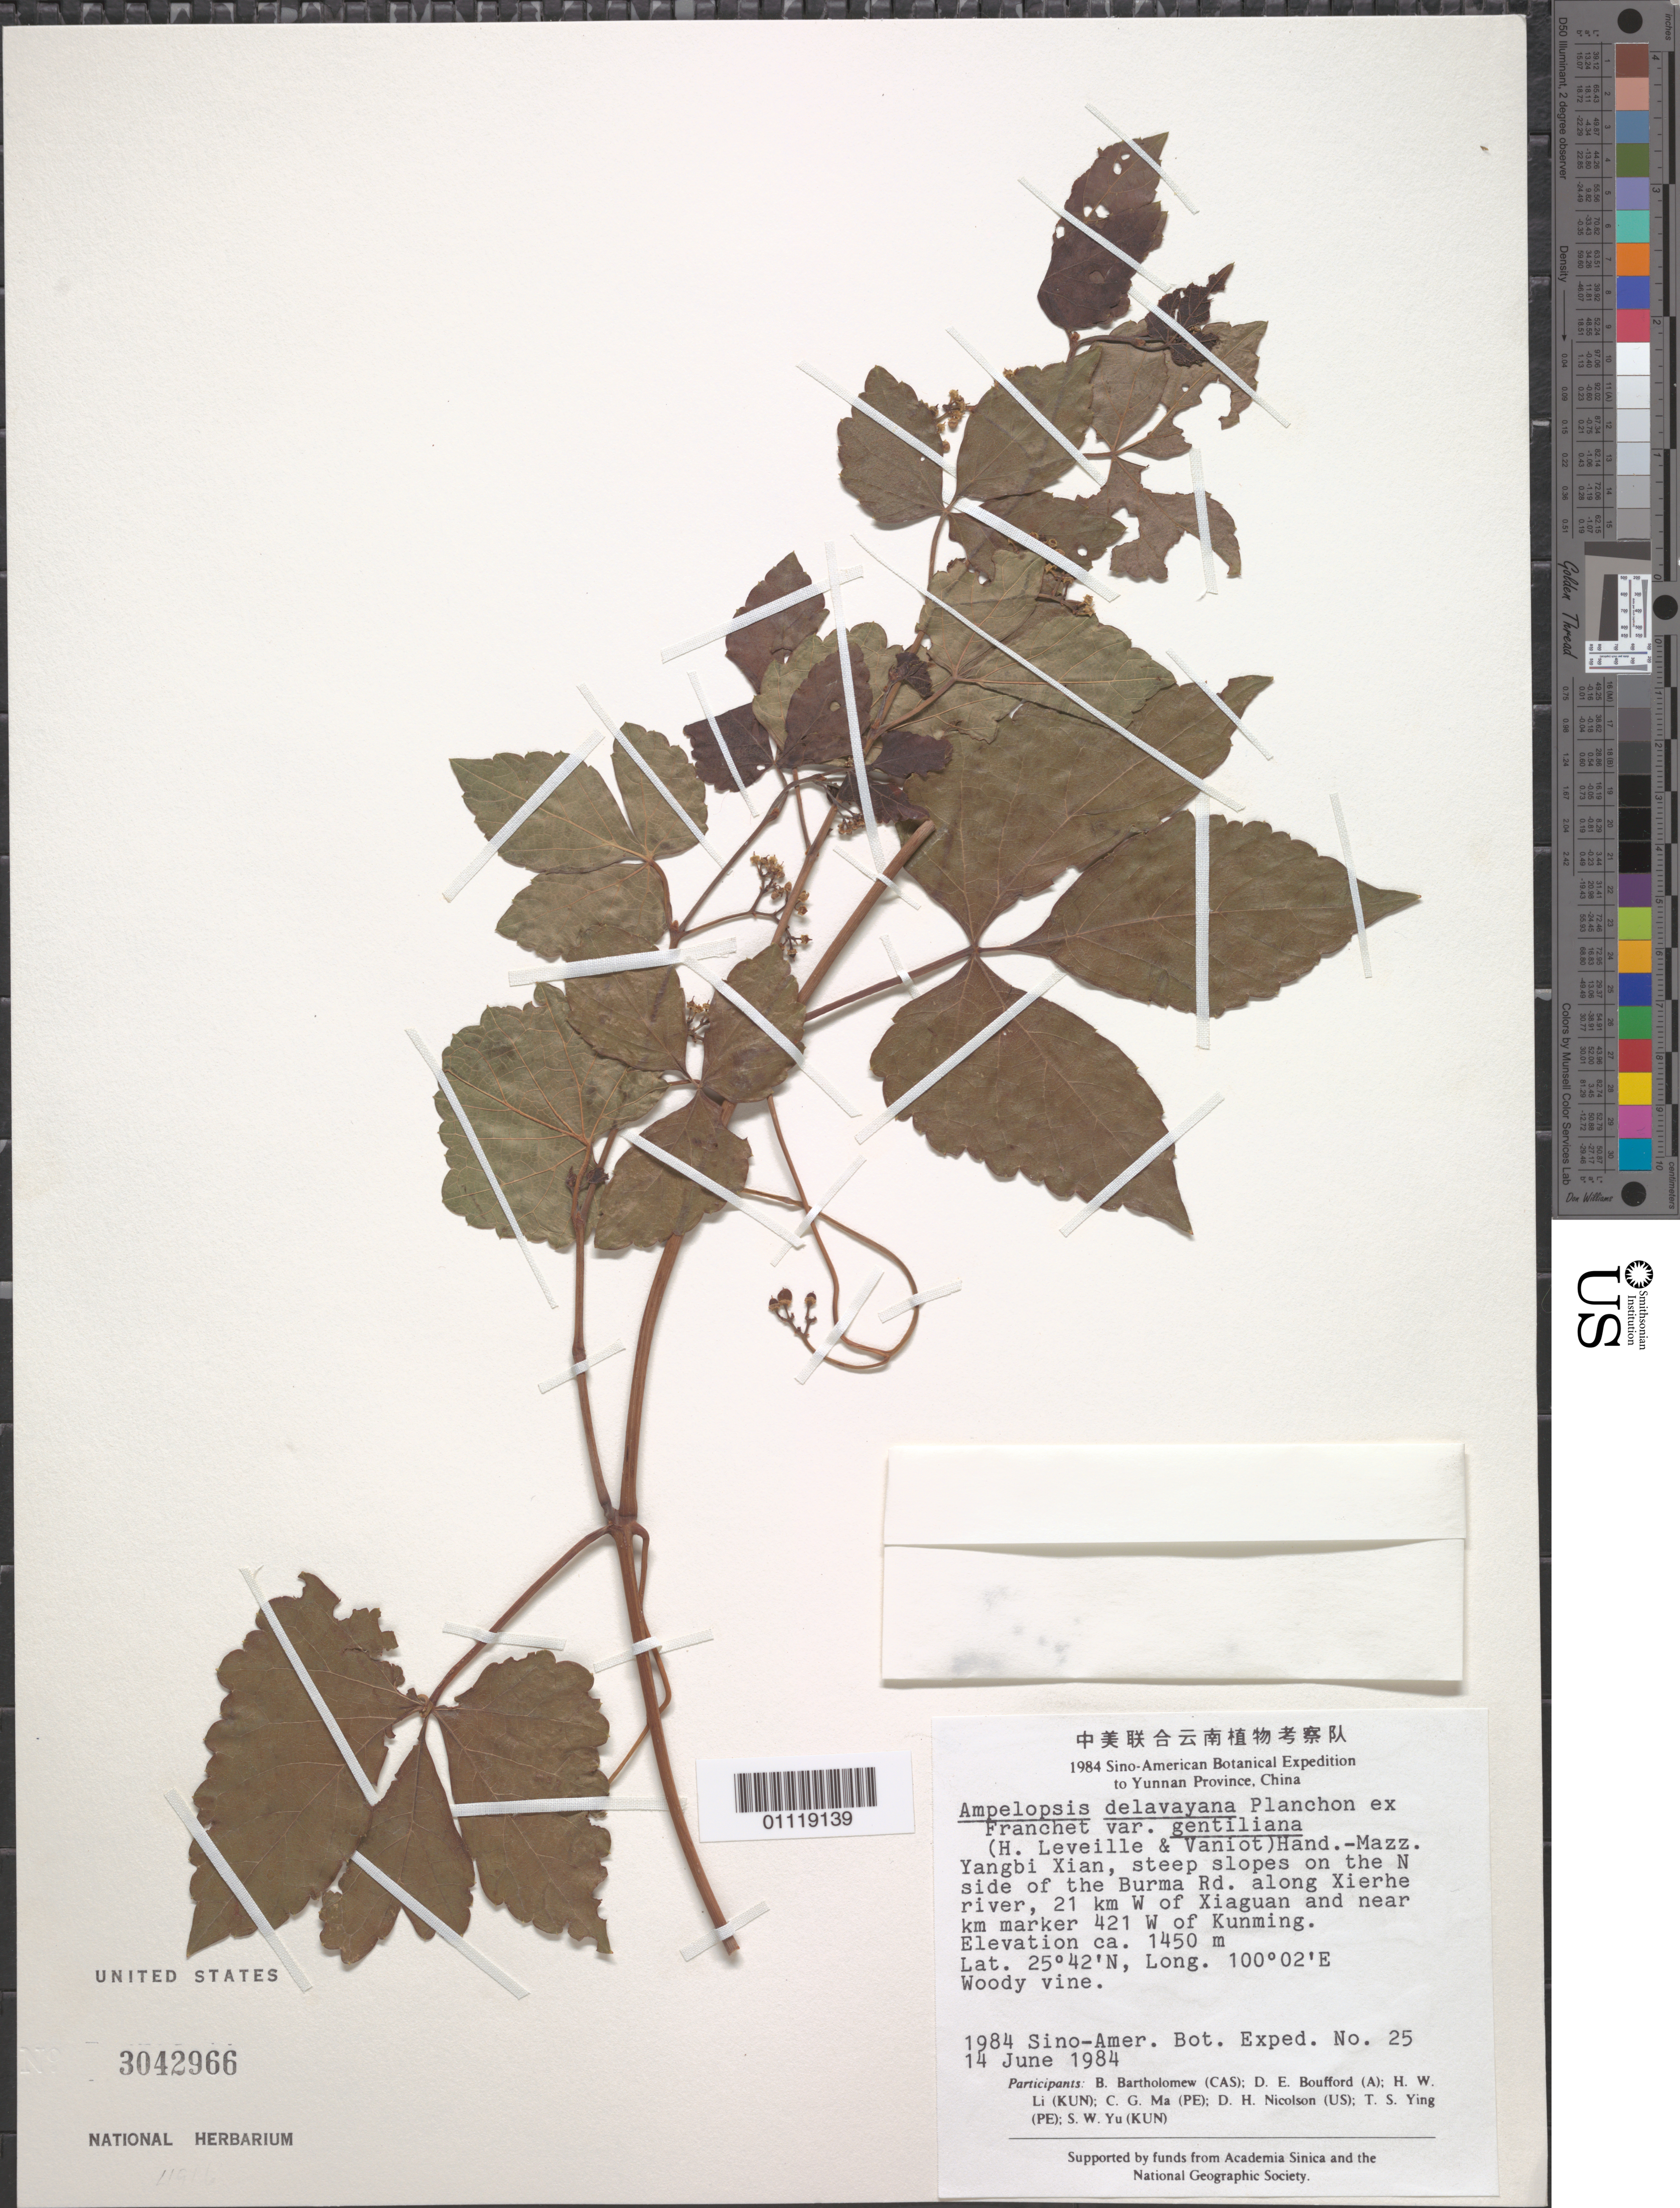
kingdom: Plantae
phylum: Tracheophyta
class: Magnoliopsida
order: Vitales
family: Vitaceae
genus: Ampelopsis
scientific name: Ampelopsis delavayana var. gentiliana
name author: (H. Lév. & Vaniot) Hand.-Mazz.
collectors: B. M. Bartholomew, D. E. Boufford, H. W. Li, C. Ma, D. H. Nicolson, T. Ying & S. Yu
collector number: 25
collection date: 1984-06-14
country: China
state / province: Yunnan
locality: Yangbi Xian, N side of the Burma Rd. along Xierhe river, 21 km W of Xiaguan and near km marker 421 W of Kunming.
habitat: Steep slopes. Woody vine.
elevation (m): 1450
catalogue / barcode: US 3042966